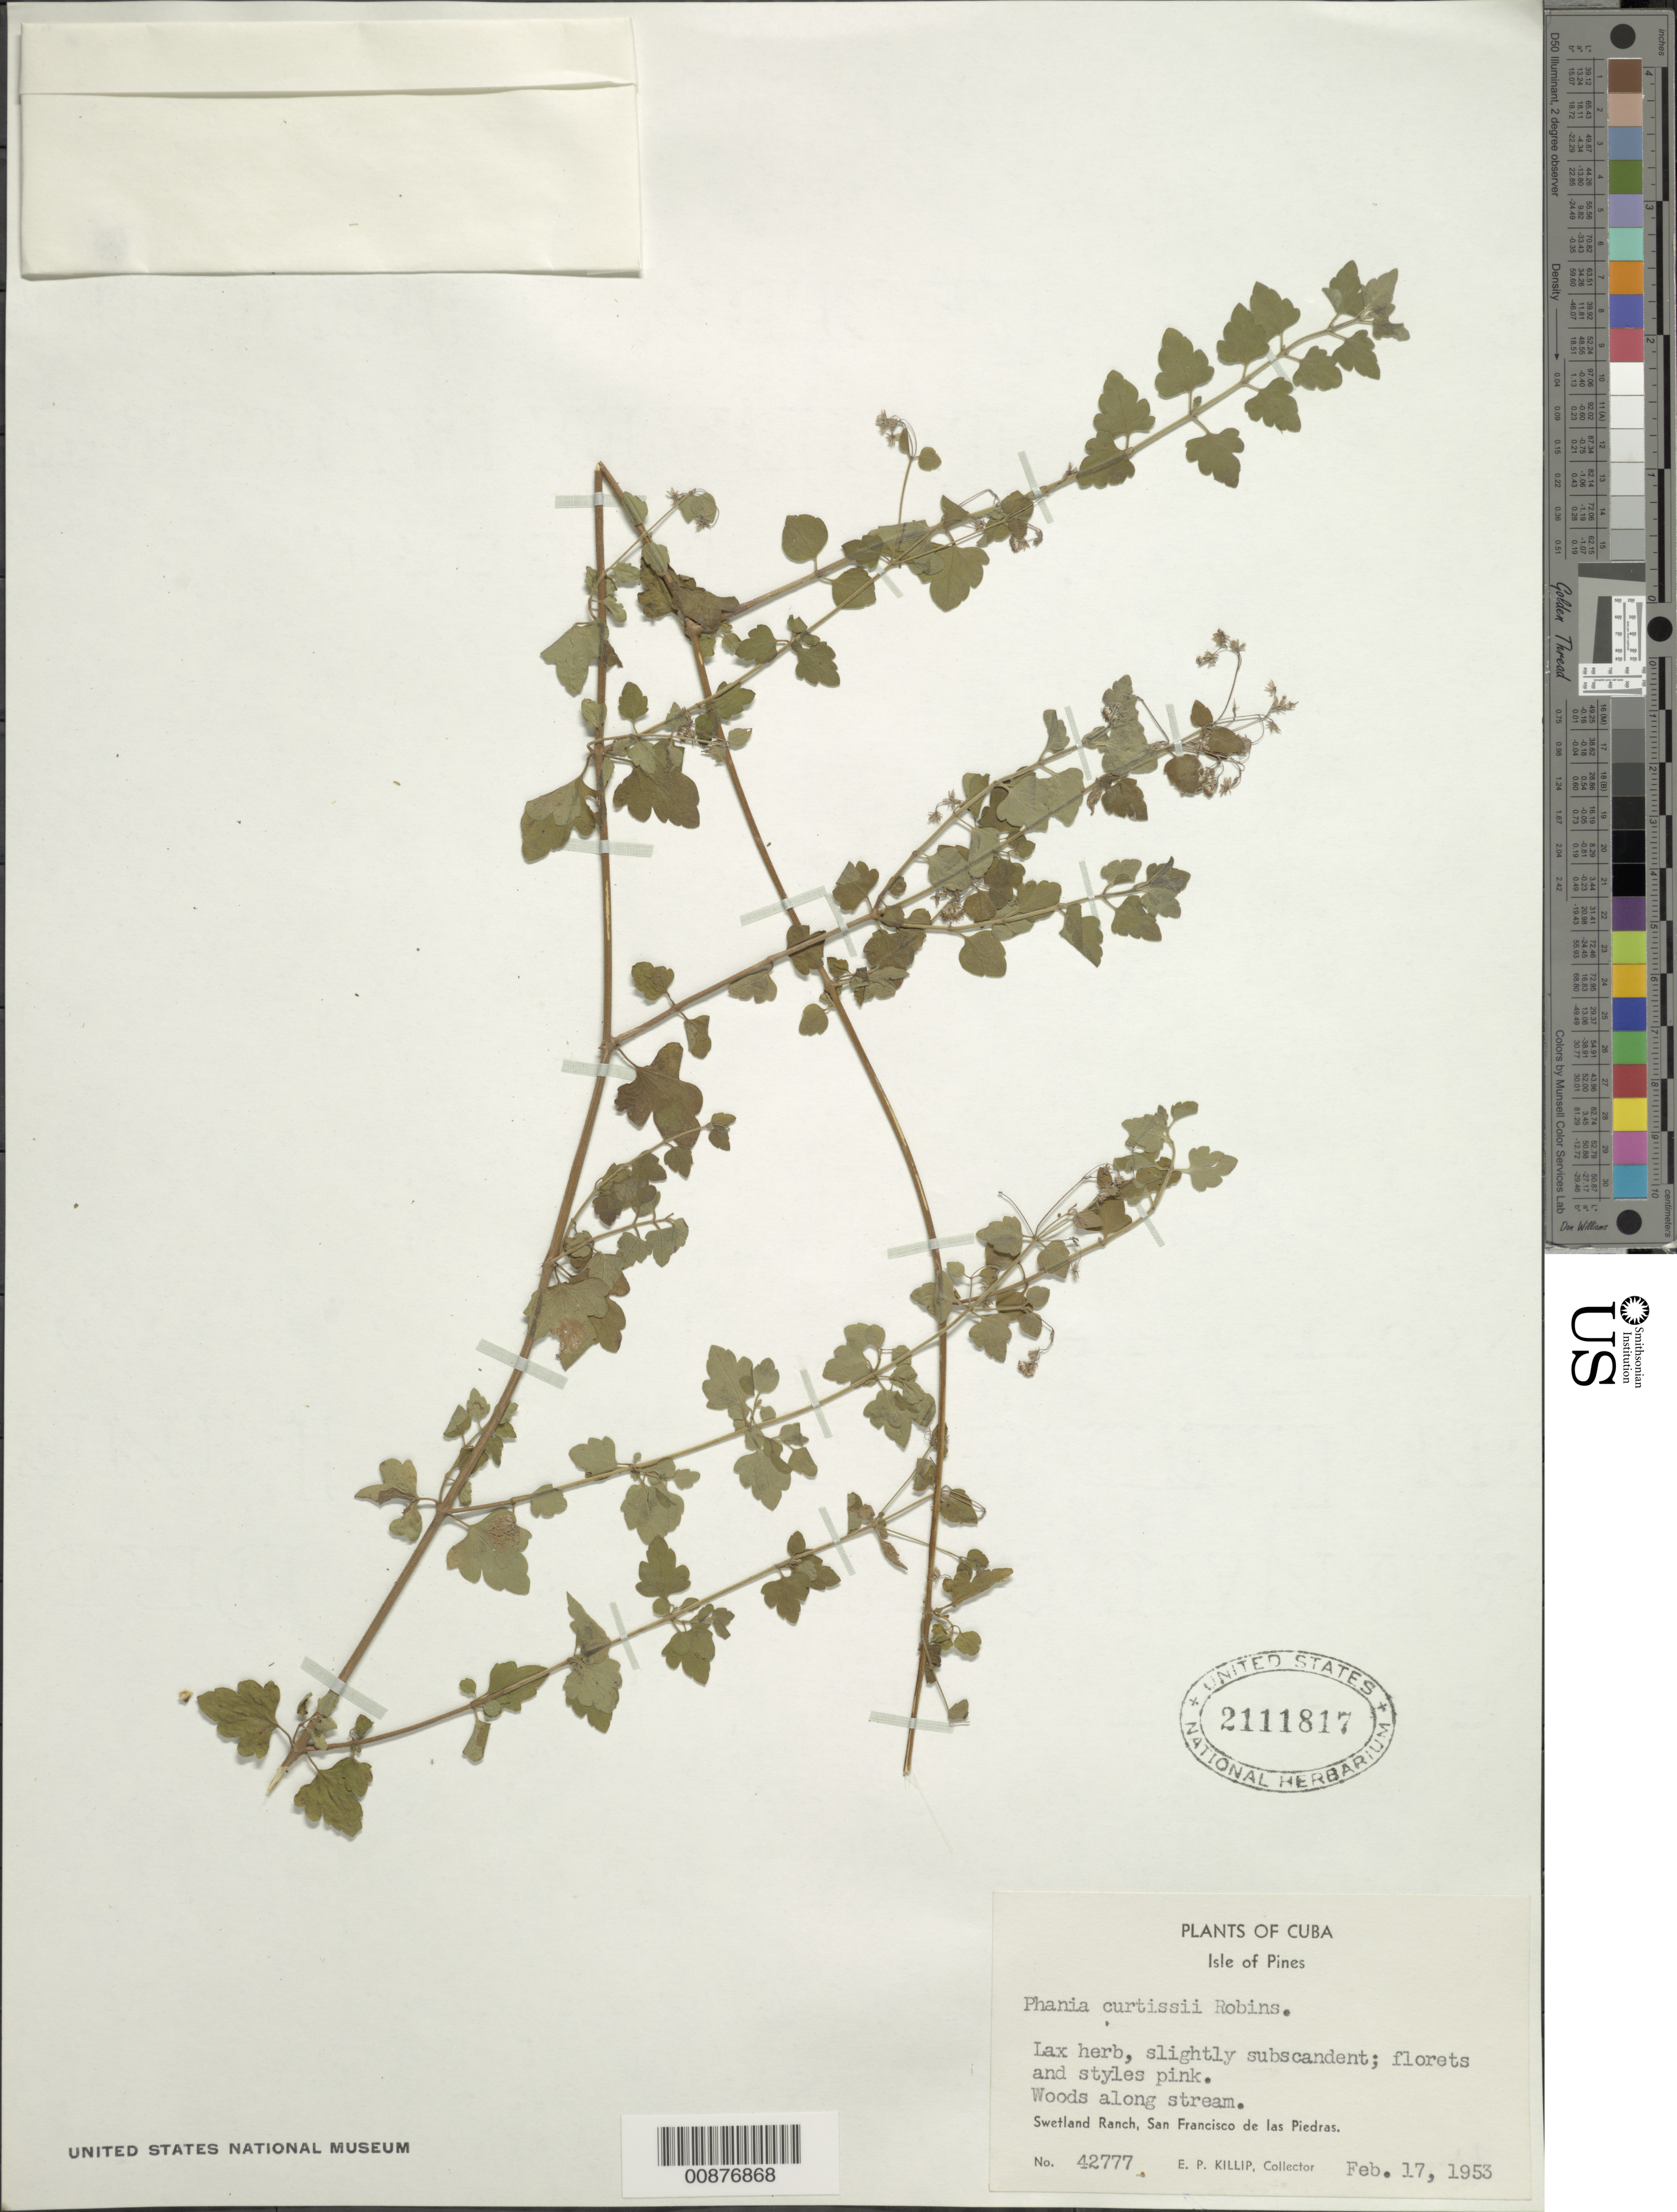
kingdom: Plantae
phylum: Tracheophyta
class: Magnoliopsida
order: Asterales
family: Asteraceae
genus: Phania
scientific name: Phania matricarioides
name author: (Spreng.) Griseb.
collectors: E. P. Killip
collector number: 42777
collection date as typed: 17 Feb 1953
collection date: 1953-02-17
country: Cuba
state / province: Isla de La Juventud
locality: Swetland Ranch, San Francisco de las Piedras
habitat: Woods, along stream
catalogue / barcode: US 2111817